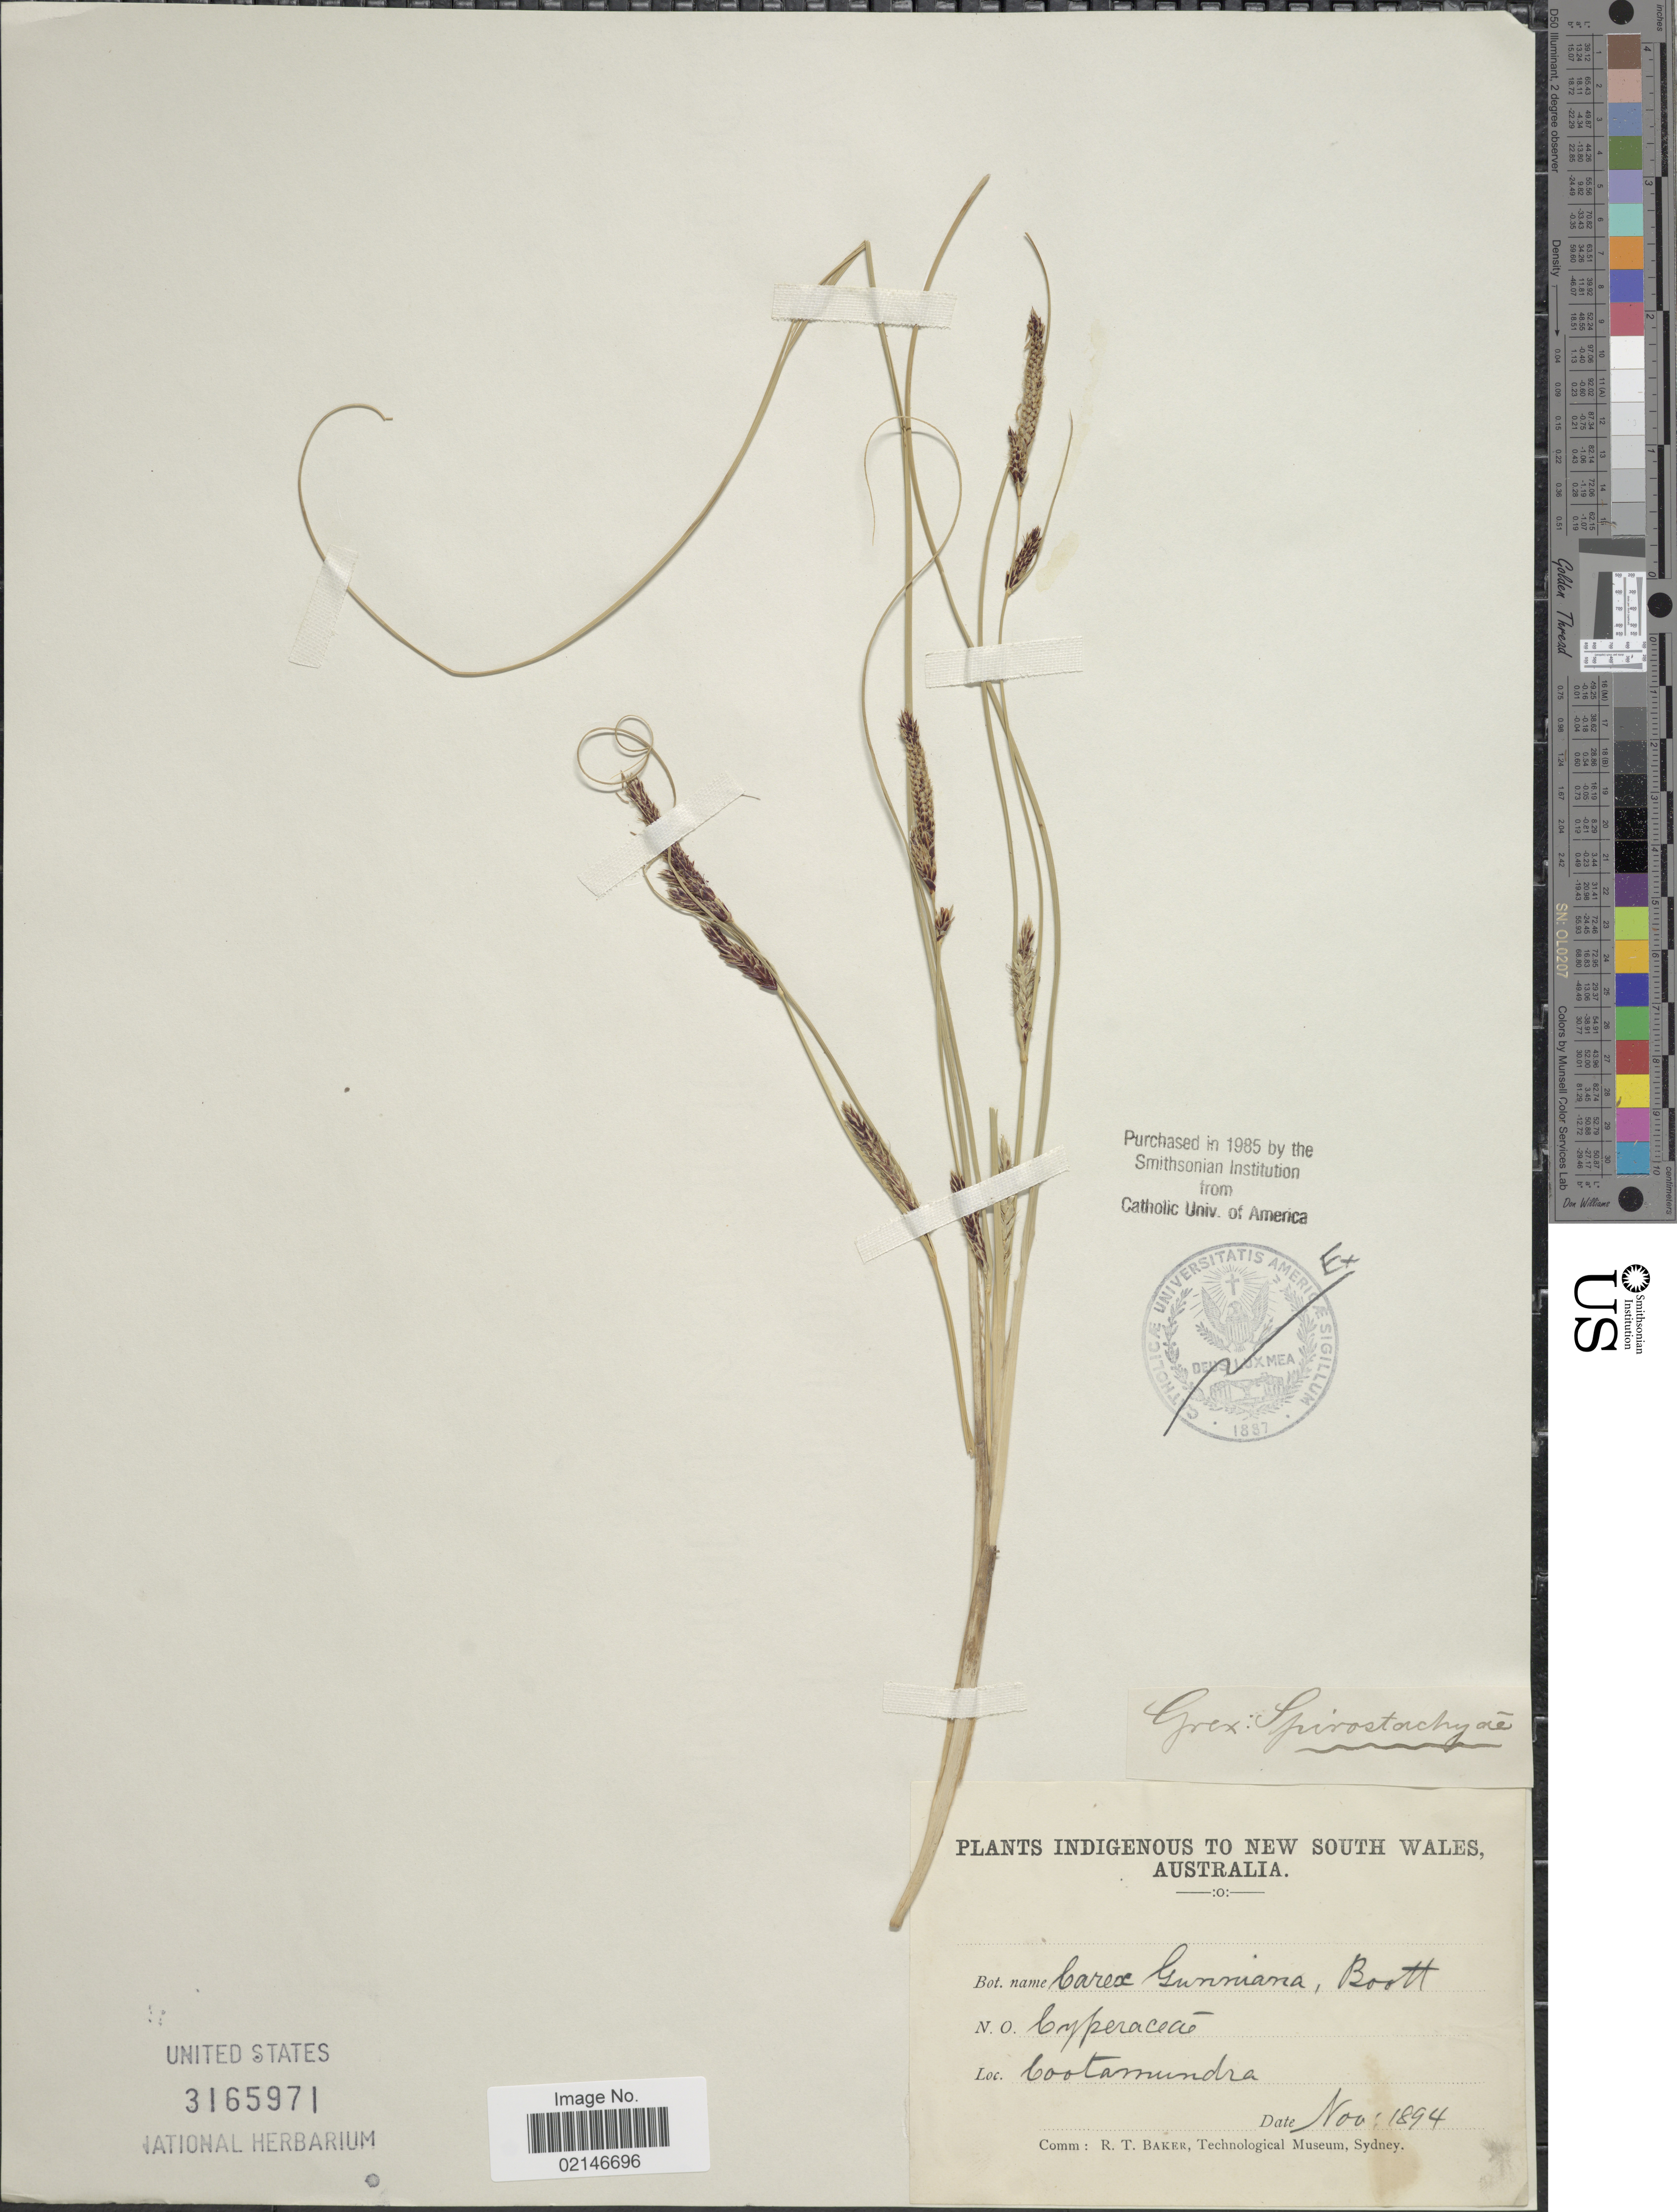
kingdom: Plantae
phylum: Tracheophyta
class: Liliopsida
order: Poales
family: Cyperaceae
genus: Carex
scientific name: Carex gunniana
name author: Boott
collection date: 1894-11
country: Australia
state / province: New South Wales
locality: Indigenous to New South Wales, Cootamundra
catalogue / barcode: US 3165971